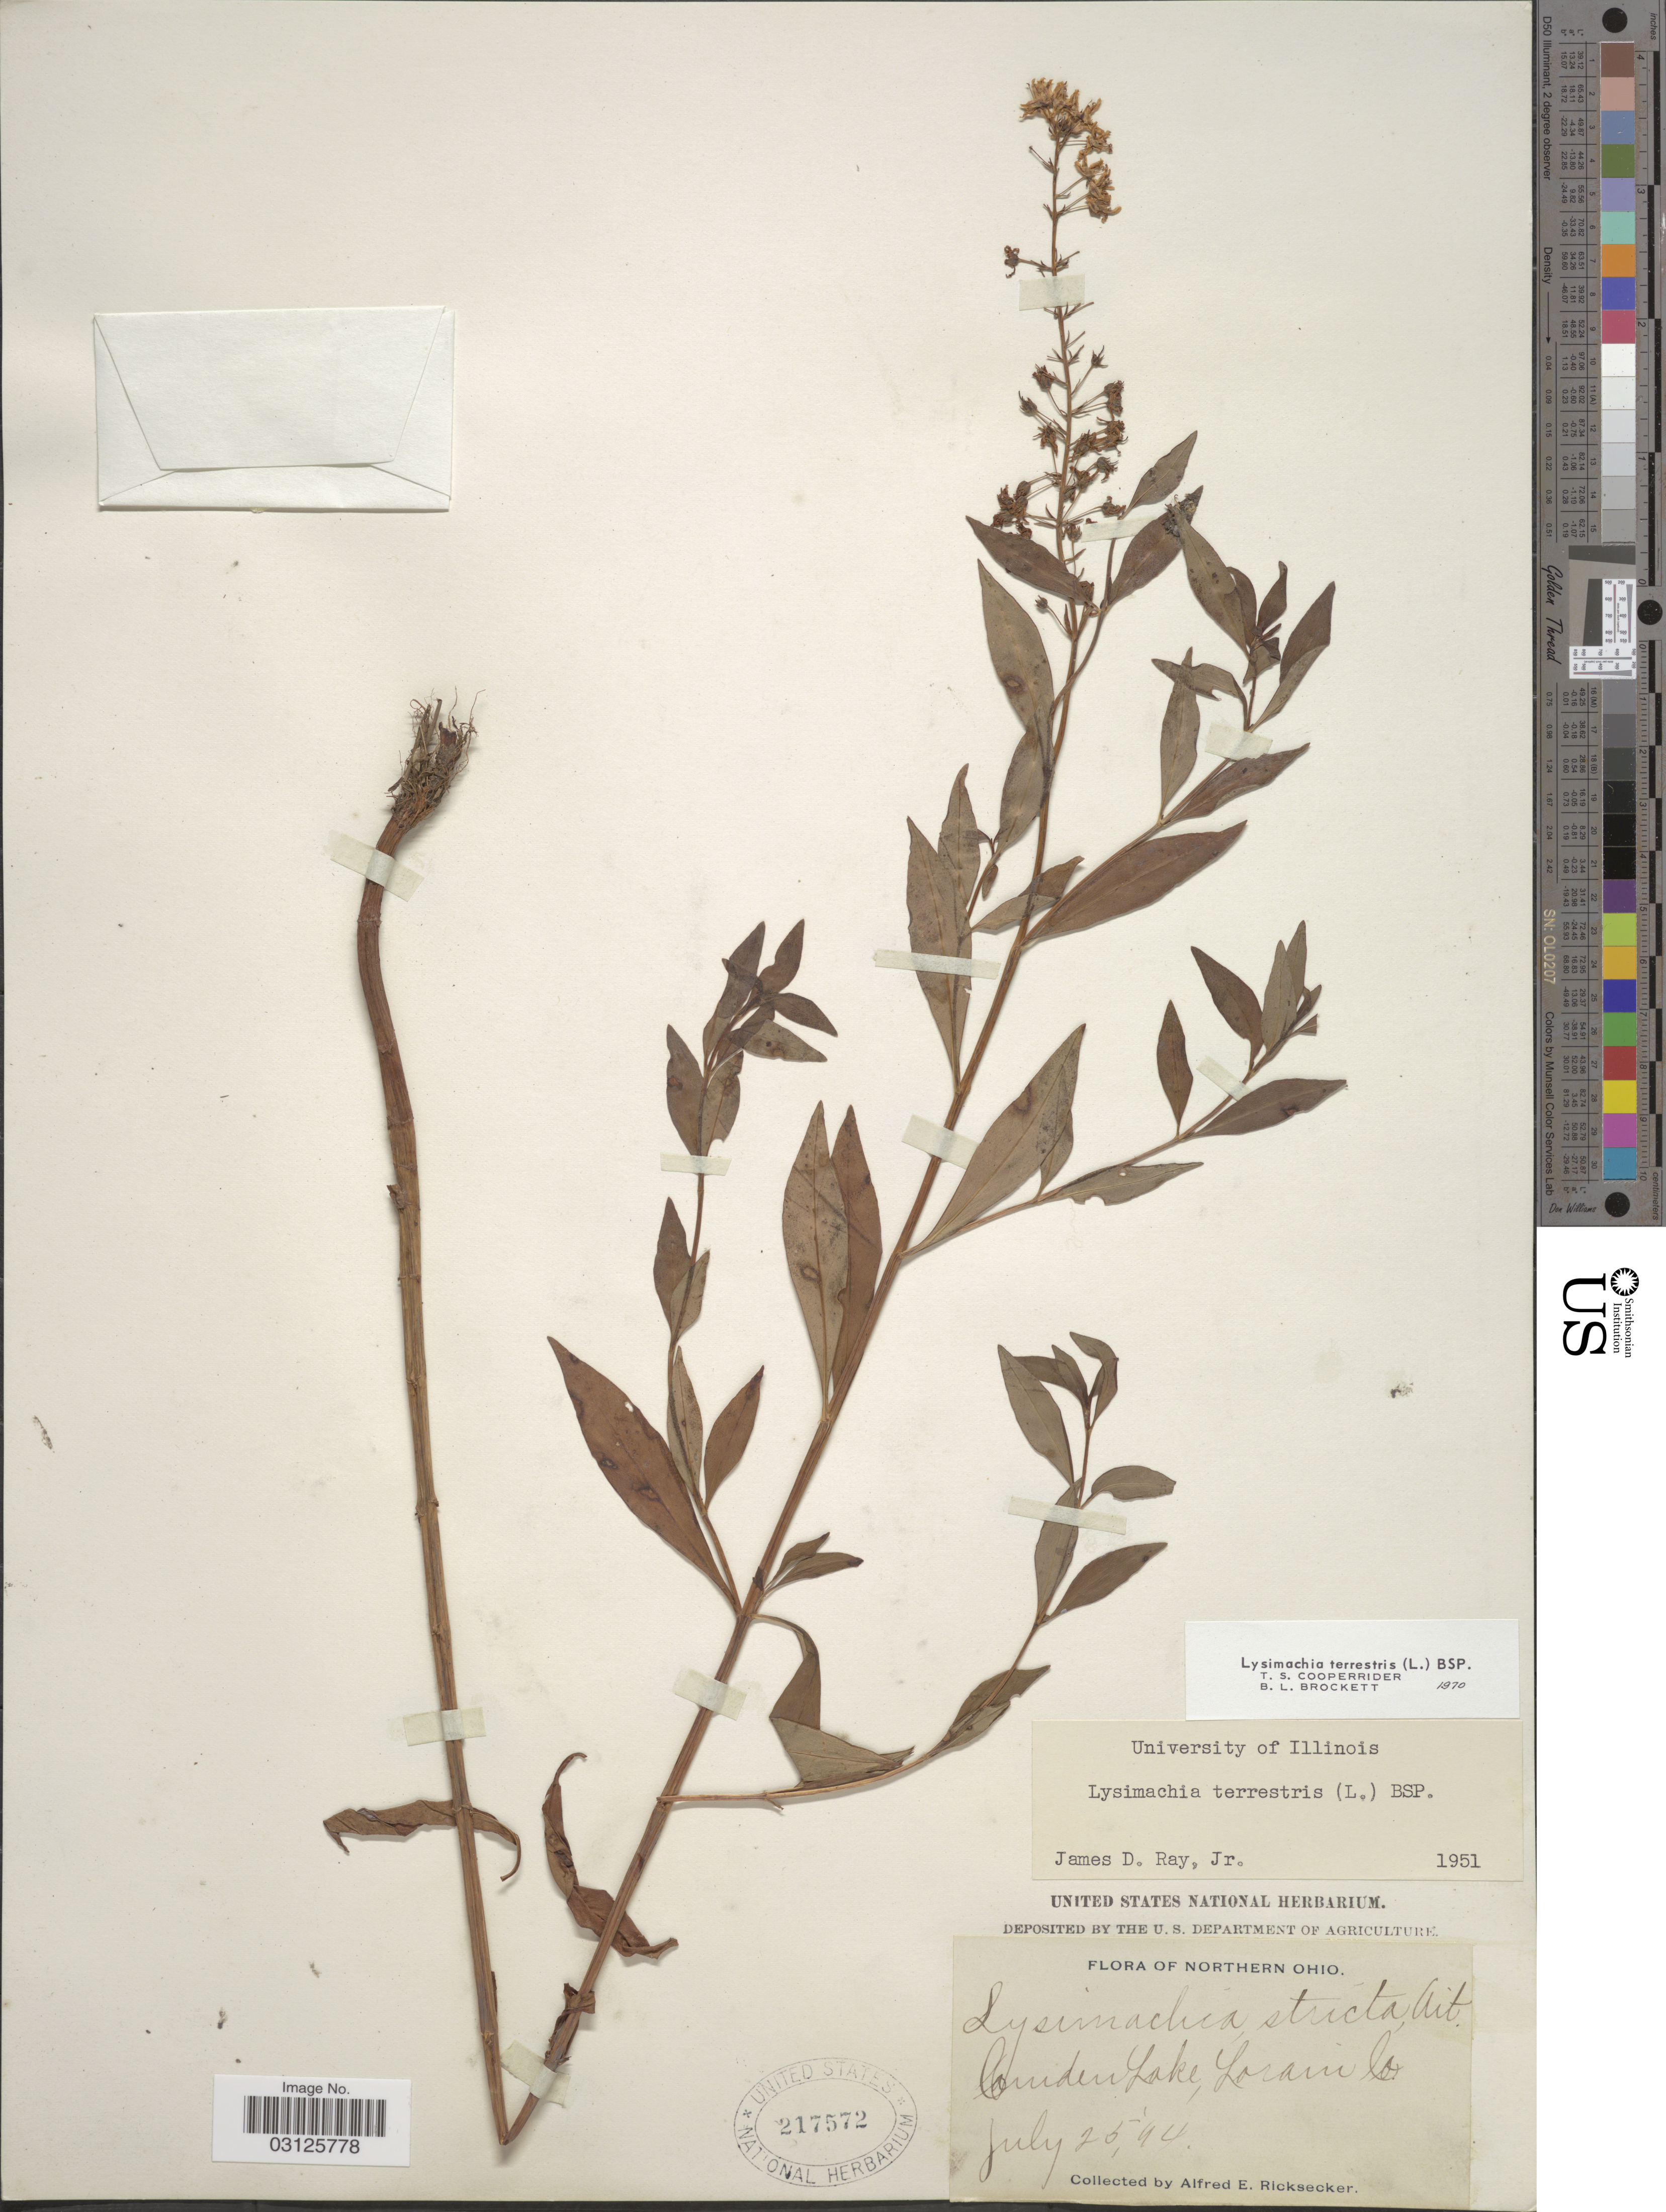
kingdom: Plantae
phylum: Tracheophyta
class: Magnoliopsida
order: Ericales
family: Primulaceae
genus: Lysimachia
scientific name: Lysimachia terrestris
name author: (L.) Britton, Stearns & Poggenb.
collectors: A. E. Ricksecker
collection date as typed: Transcribed d/m/y: 25/7/94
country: United States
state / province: Ohio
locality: Northern Ohio, Camden Lake, Lorain Co.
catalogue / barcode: US 217572